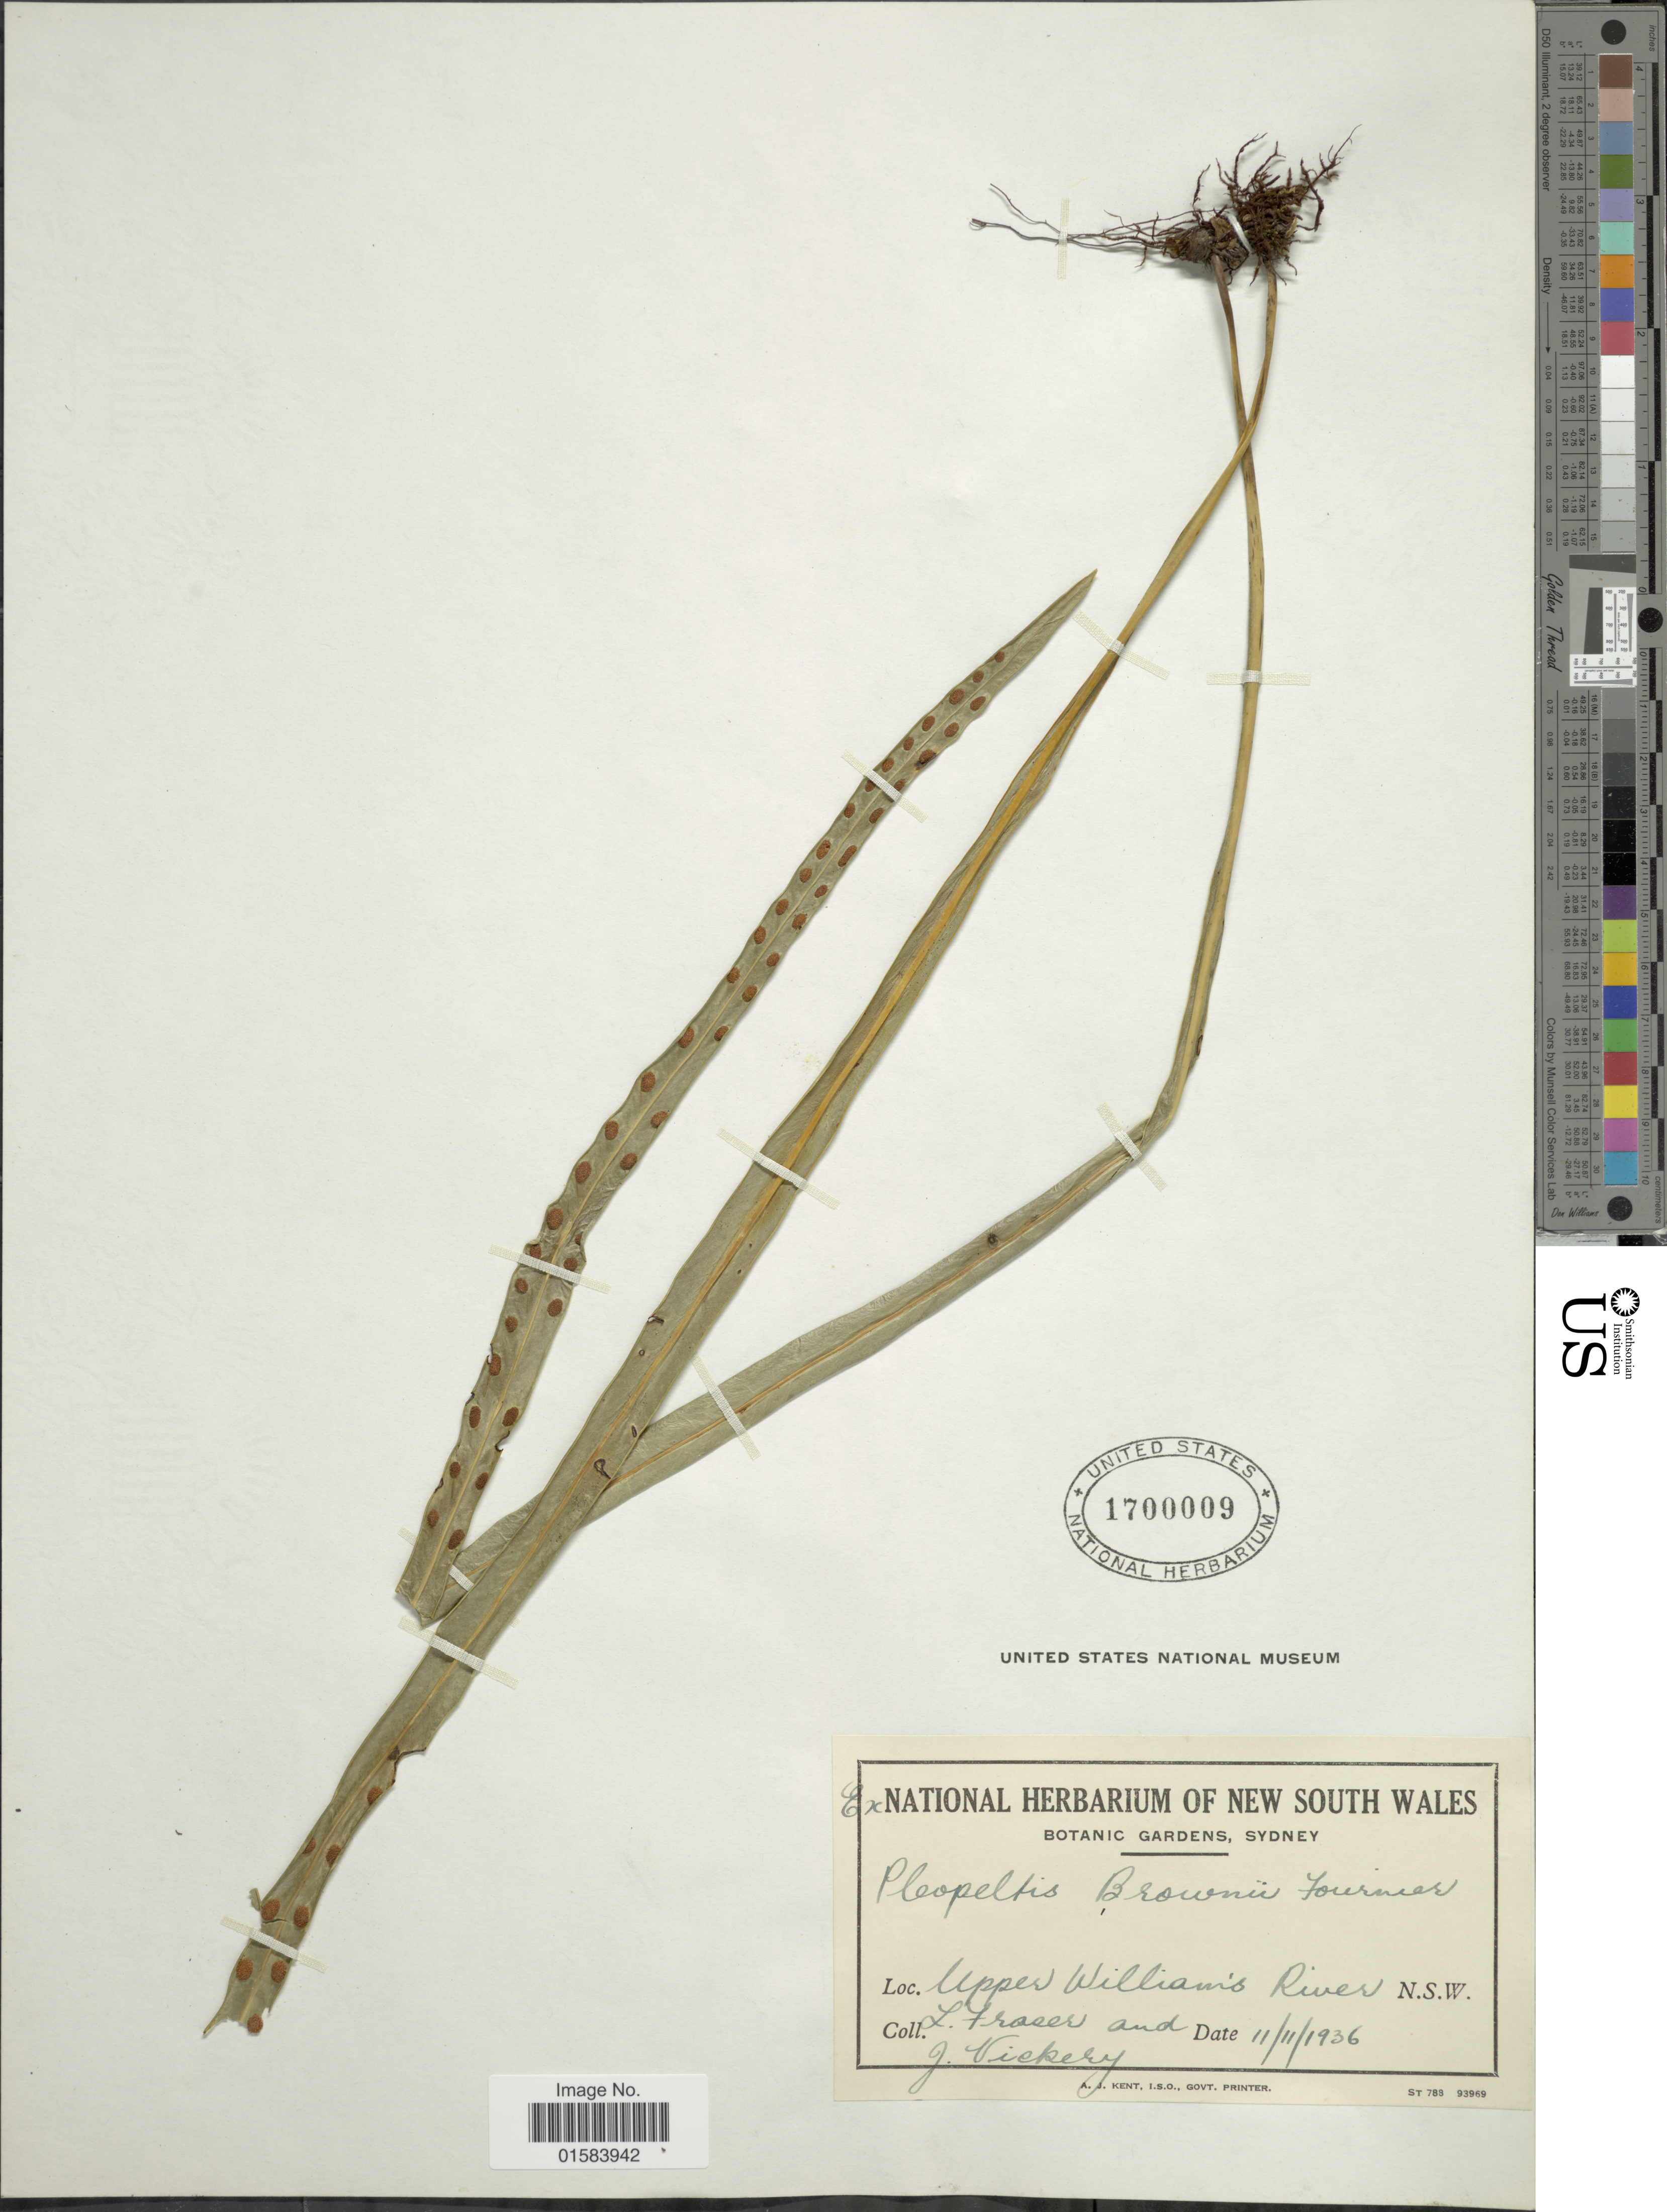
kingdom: Plantae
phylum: Tracheophyta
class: Polypodiopsida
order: Polypodiales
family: Polypodiaceae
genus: Dictymia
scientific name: Dictymia brownii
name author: (Wikstr.) Copel.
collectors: L. Fraser & J. Vickery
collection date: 1936-11-11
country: Australia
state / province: New South Wales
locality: Upper Williams River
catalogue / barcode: US 1700009